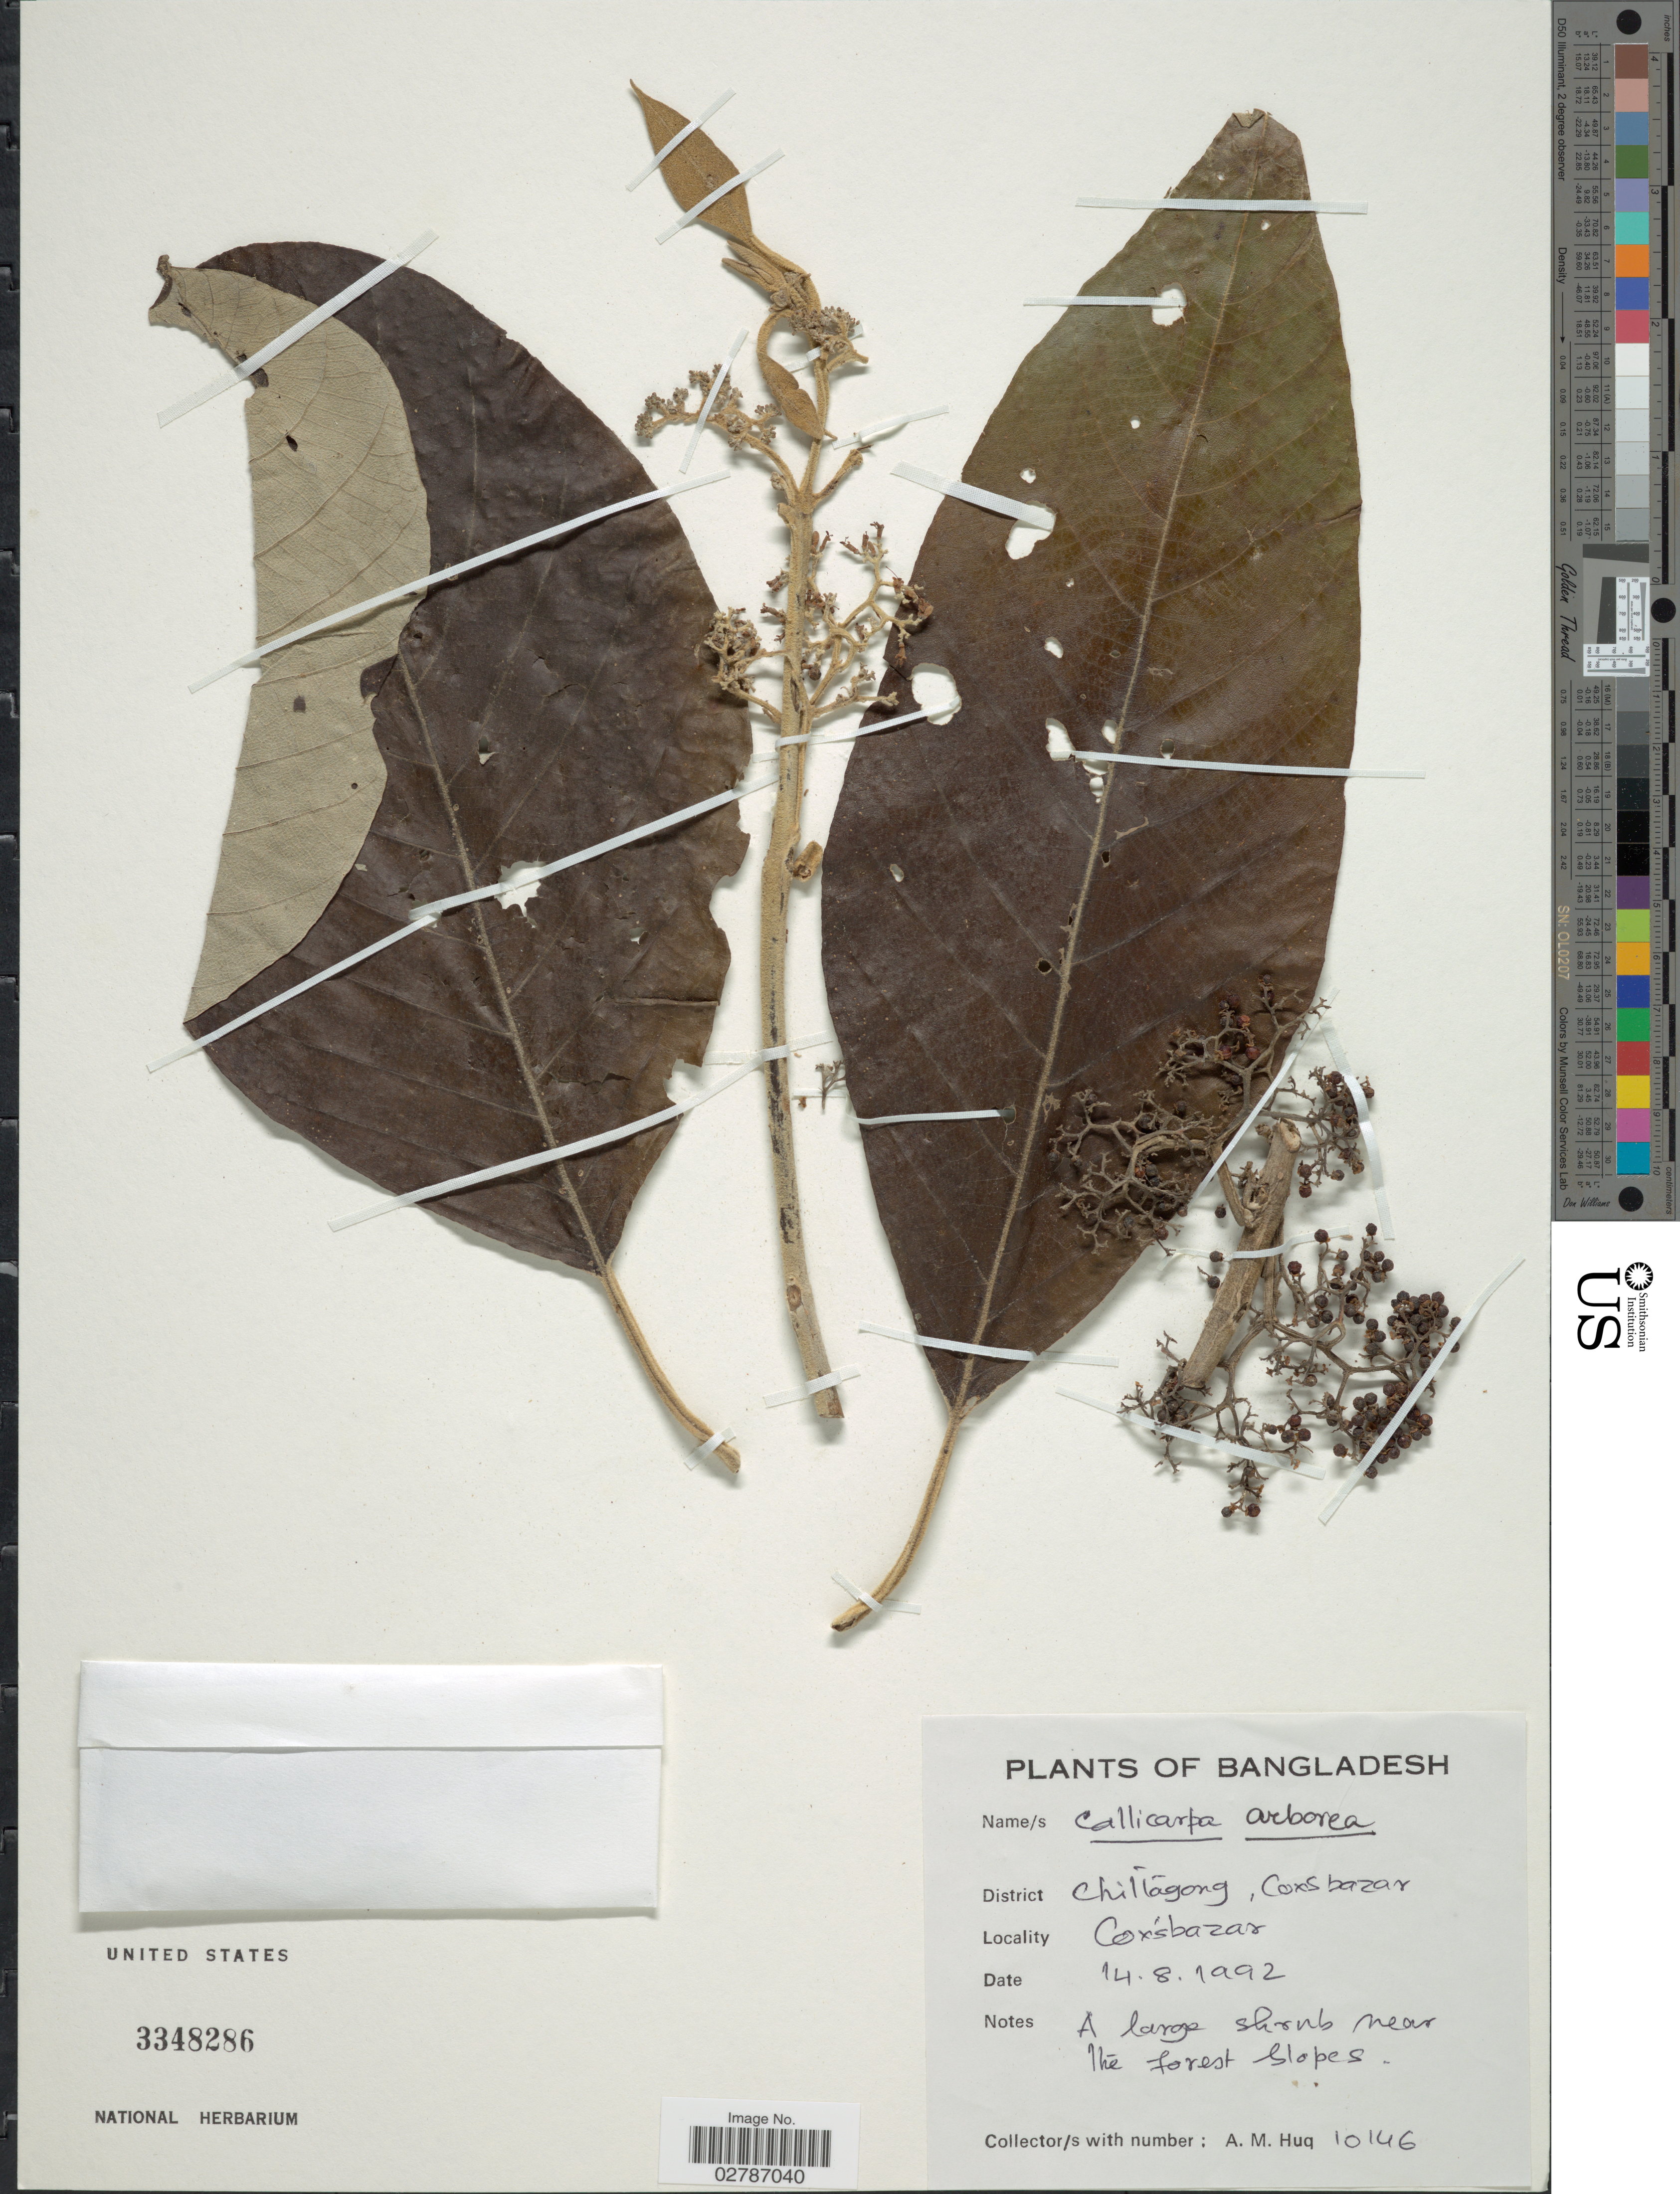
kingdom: Plantae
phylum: Tracheophyta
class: Magnoliopsida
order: Lamiales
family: Lamiaceae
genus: Callicarpa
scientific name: Callicarpa arborea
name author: Roxb.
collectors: A. M. Huq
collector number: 10146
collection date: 1992-08-14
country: Bangladesh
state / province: Chittagong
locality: District Chittagong, Cox's bazar. Cox's bazar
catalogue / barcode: US 3348286